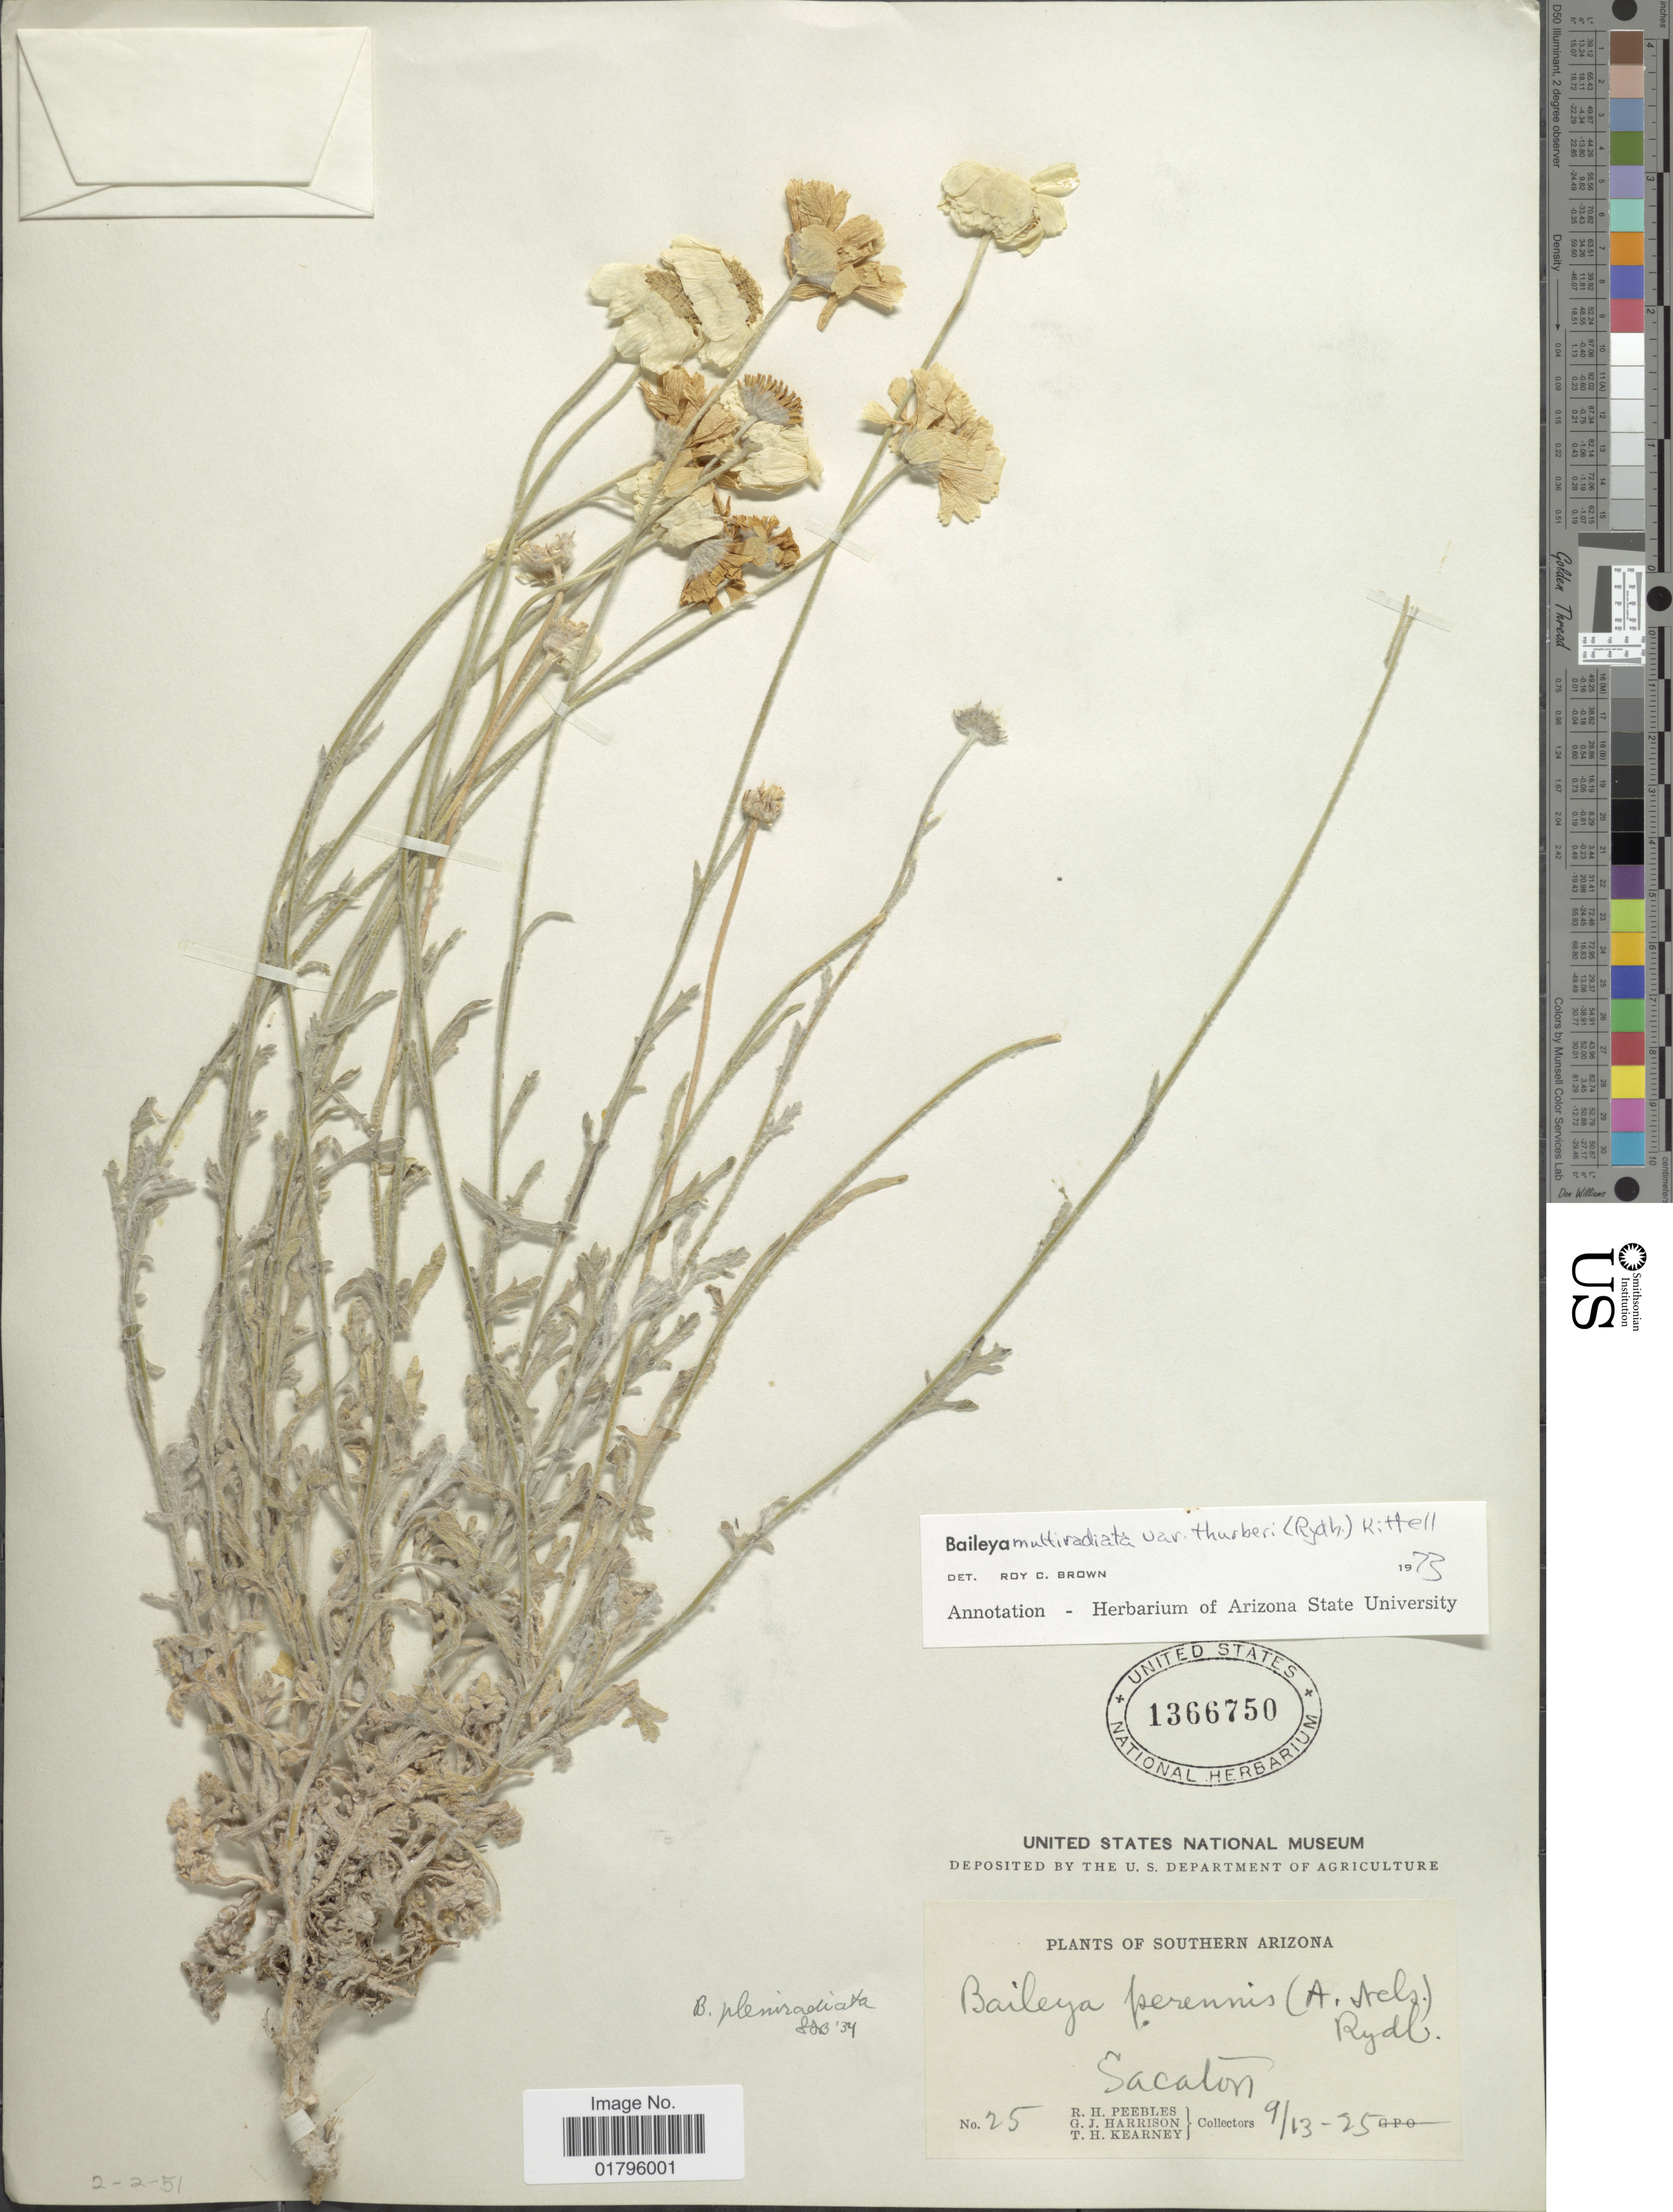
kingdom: Plantae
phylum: Tracheophyta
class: Magnoliopsida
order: Asterales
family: Asteraceae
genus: Baileya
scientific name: Baileya multiradiata var. thurberi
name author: (Rydb.) Kittell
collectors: R. H. Peebles, G. J. Harrison & T. H. Kearney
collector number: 25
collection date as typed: Transcribed d/m/y: 13/9/25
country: United States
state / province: Arizona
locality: Southern Arizona. Sacaton.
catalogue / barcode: US 1366750